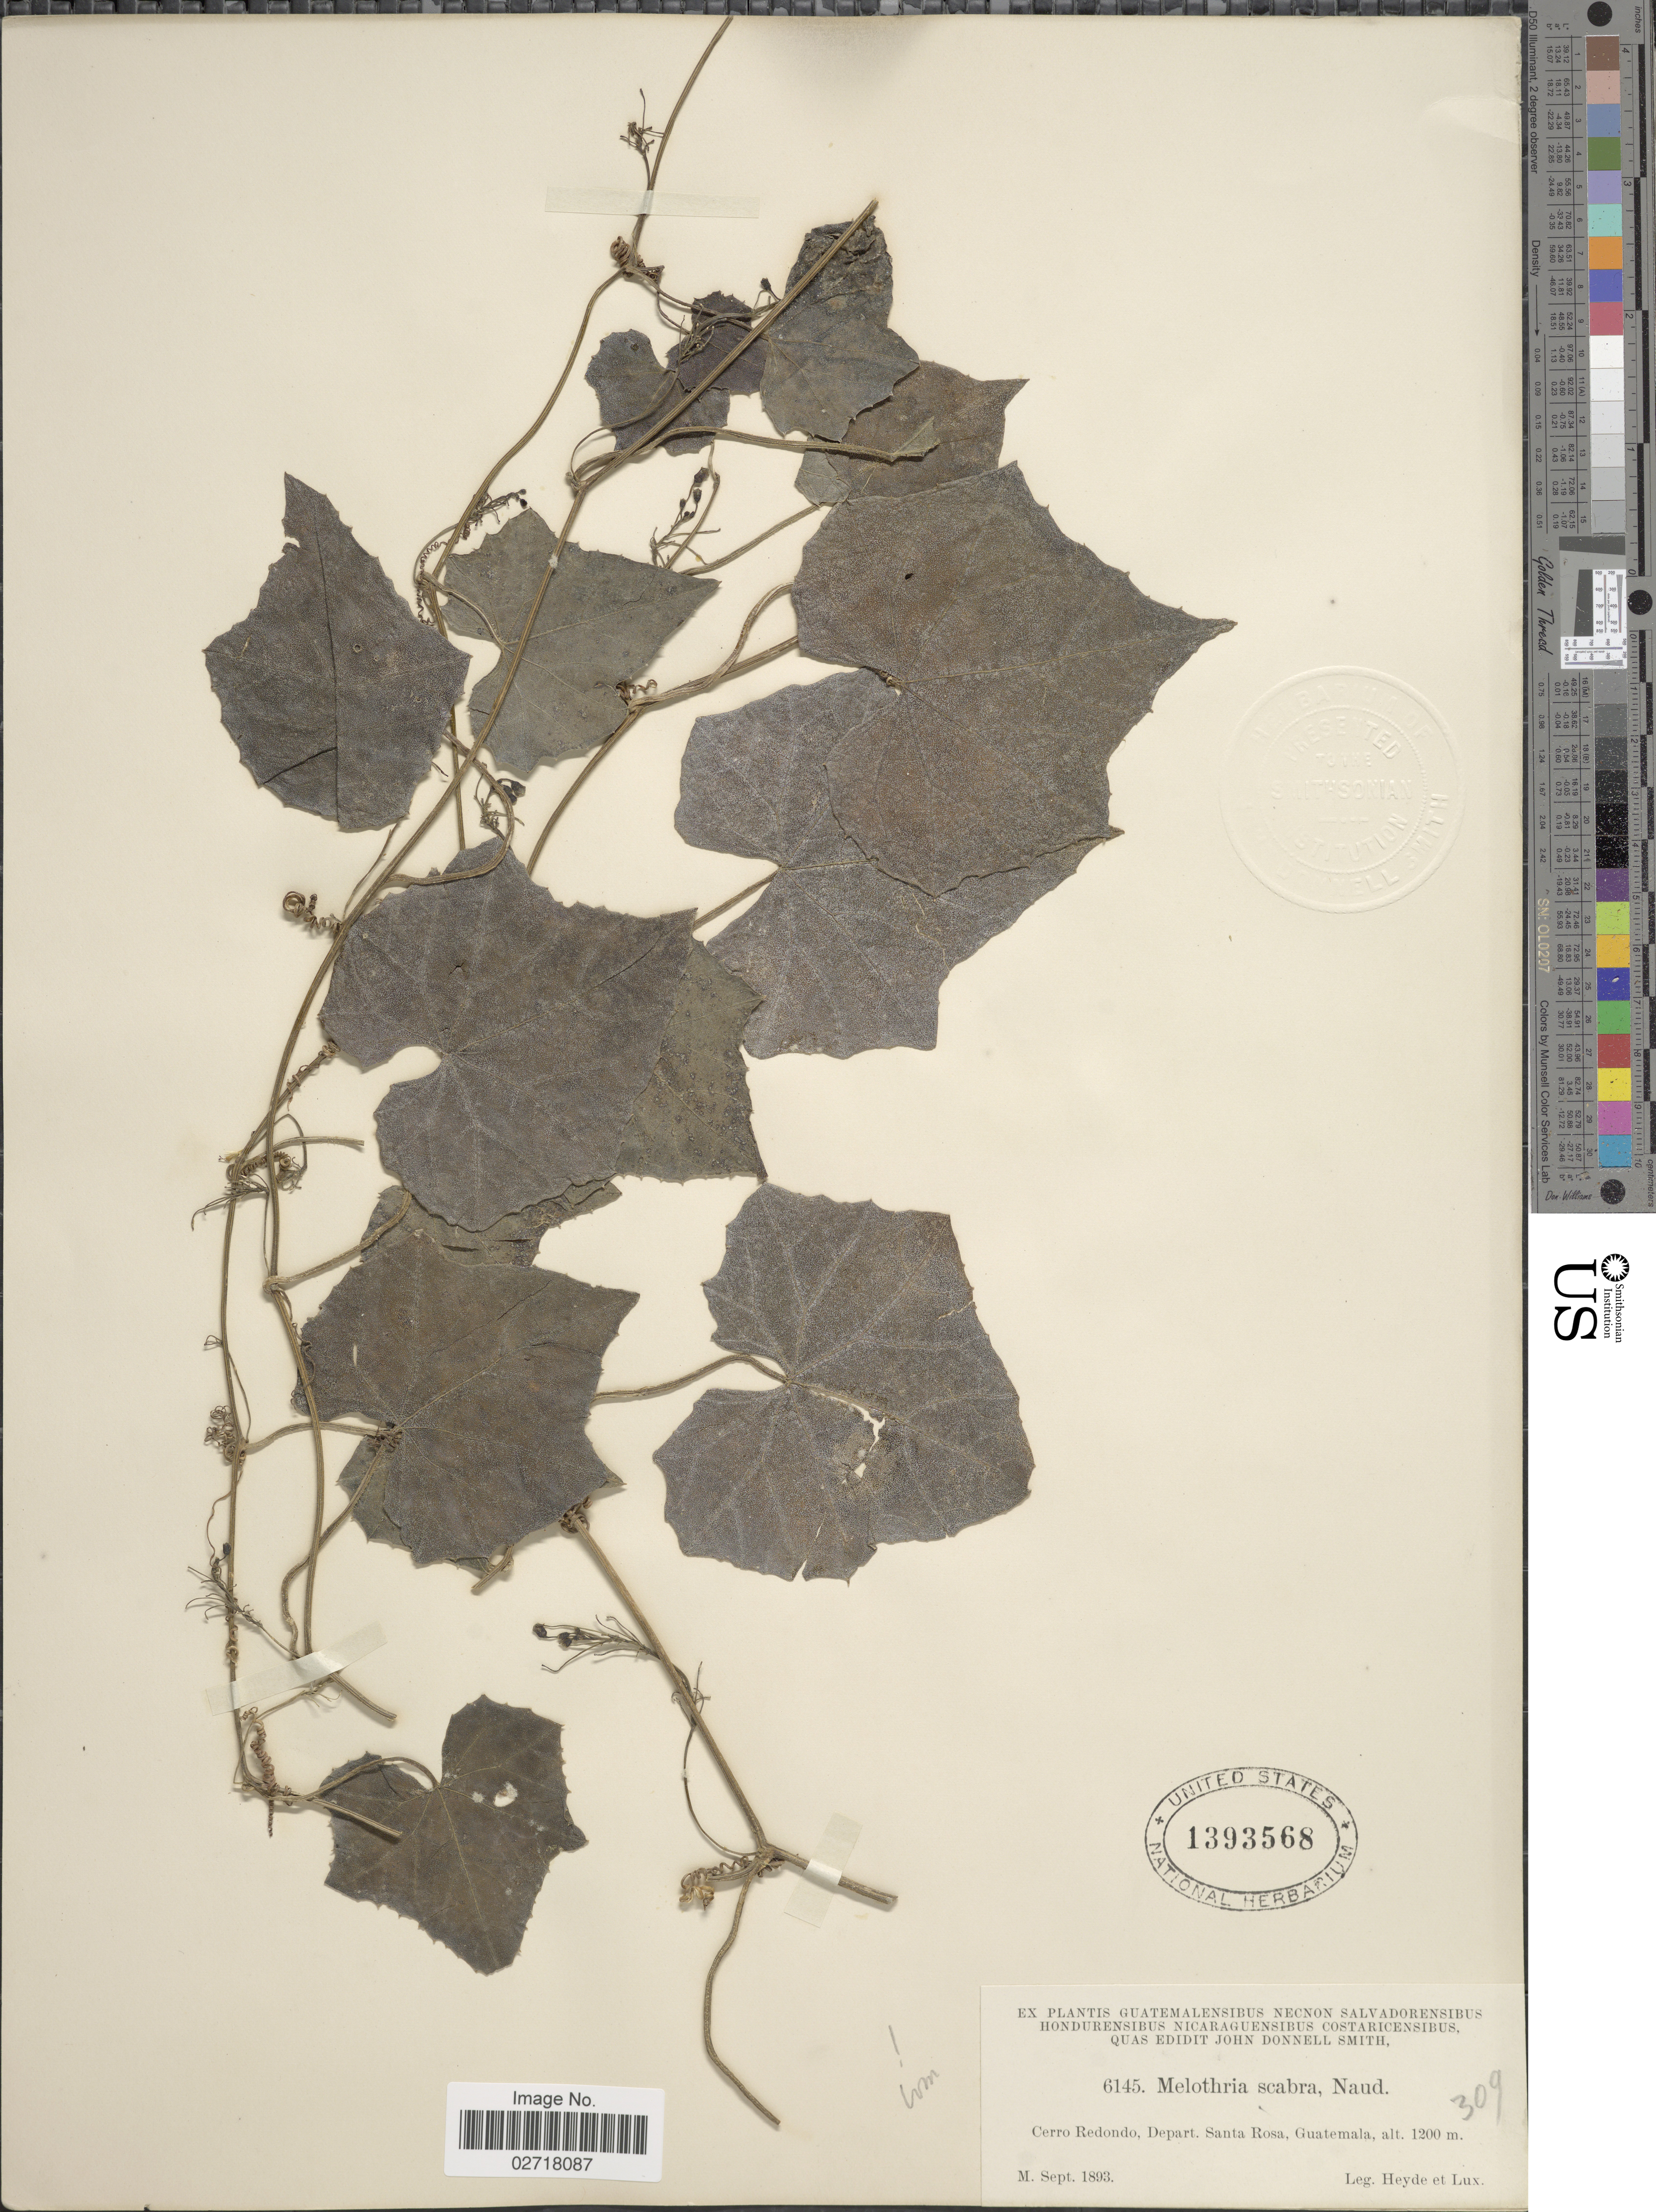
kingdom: Plantae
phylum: Tracheophyta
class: Magnoliopsida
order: Cucurbitales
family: Cucurbitaceae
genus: Melothria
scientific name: Melothria scabra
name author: Naudin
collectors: Heyde & Lux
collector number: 6145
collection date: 1893-09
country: Guatemala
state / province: Santa Rosa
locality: Cerro Redondo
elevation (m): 1200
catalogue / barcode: US 1393568